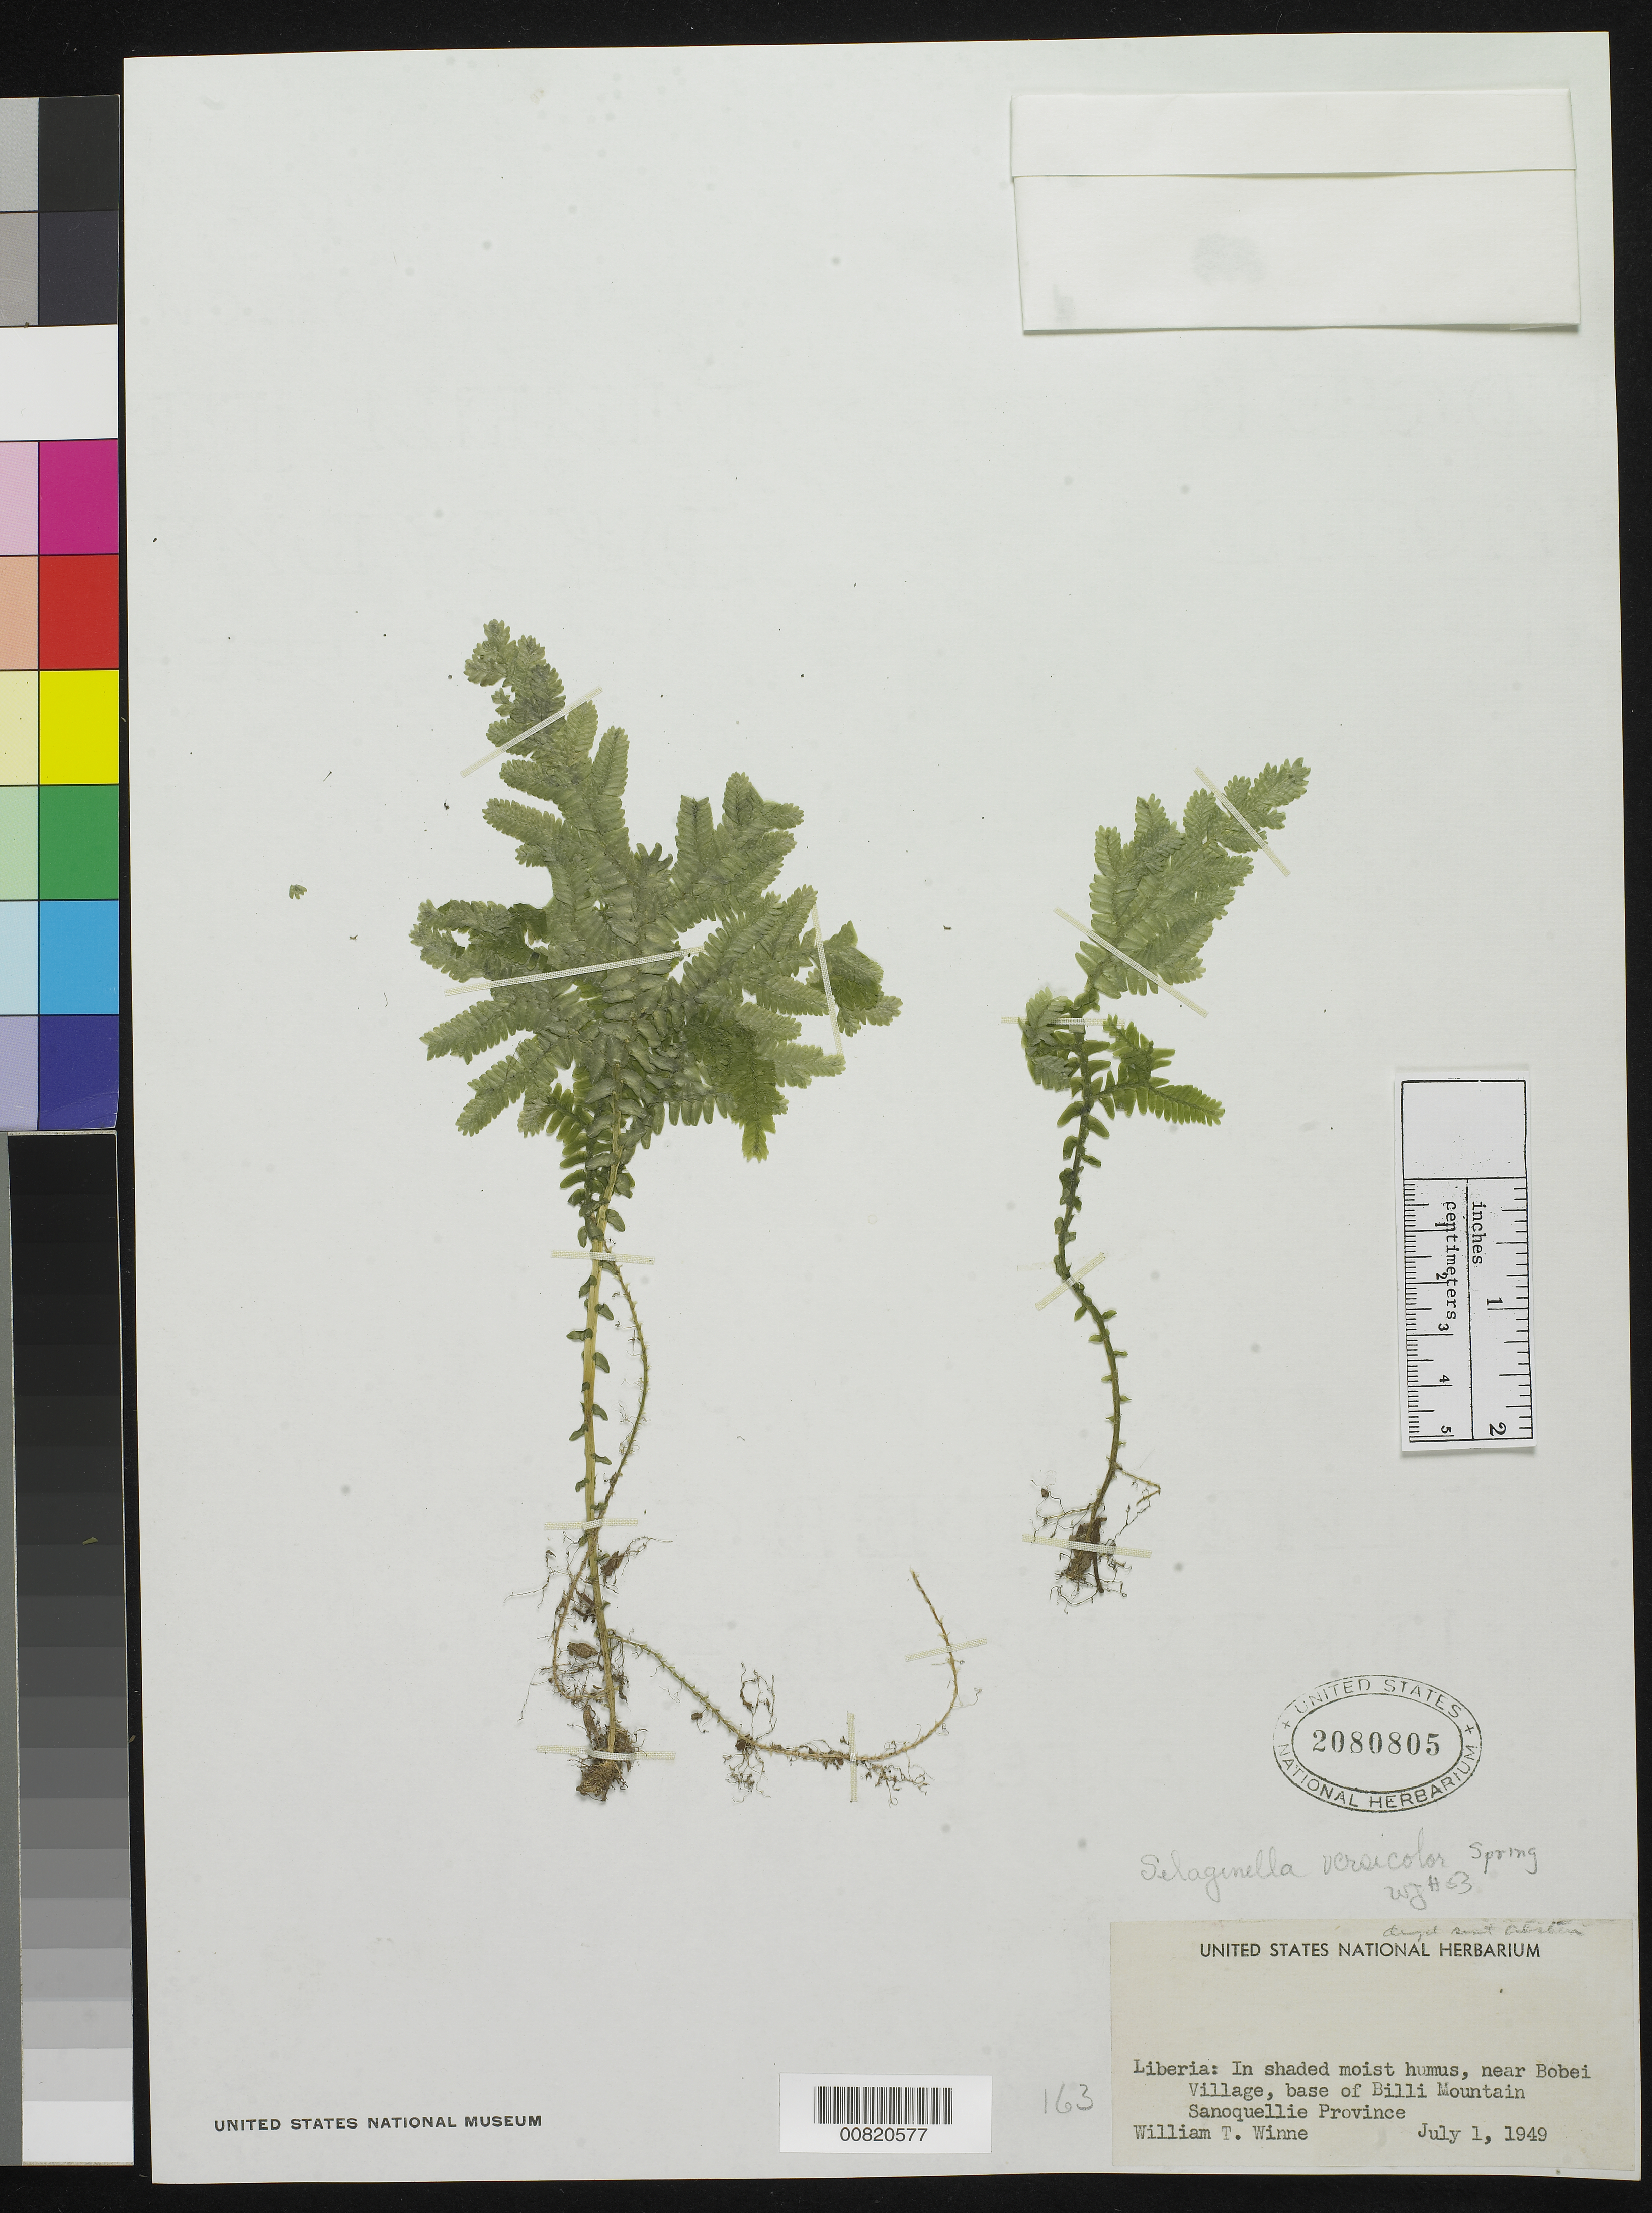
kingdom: Plantae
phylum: Tracheophyta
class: Lycopodiopsida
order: Selaginellales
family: Selaginellaceae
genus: Selaginella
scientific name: Selaginella versicolor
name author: Spring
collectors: -. Winne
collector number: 163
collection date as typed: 1 Jul 1949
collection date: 1949-07-01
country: Liberia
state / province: Nimba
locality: Sanoquellie Province: near Bobei Village, base of Billi Mountain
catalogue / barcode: US 2080805